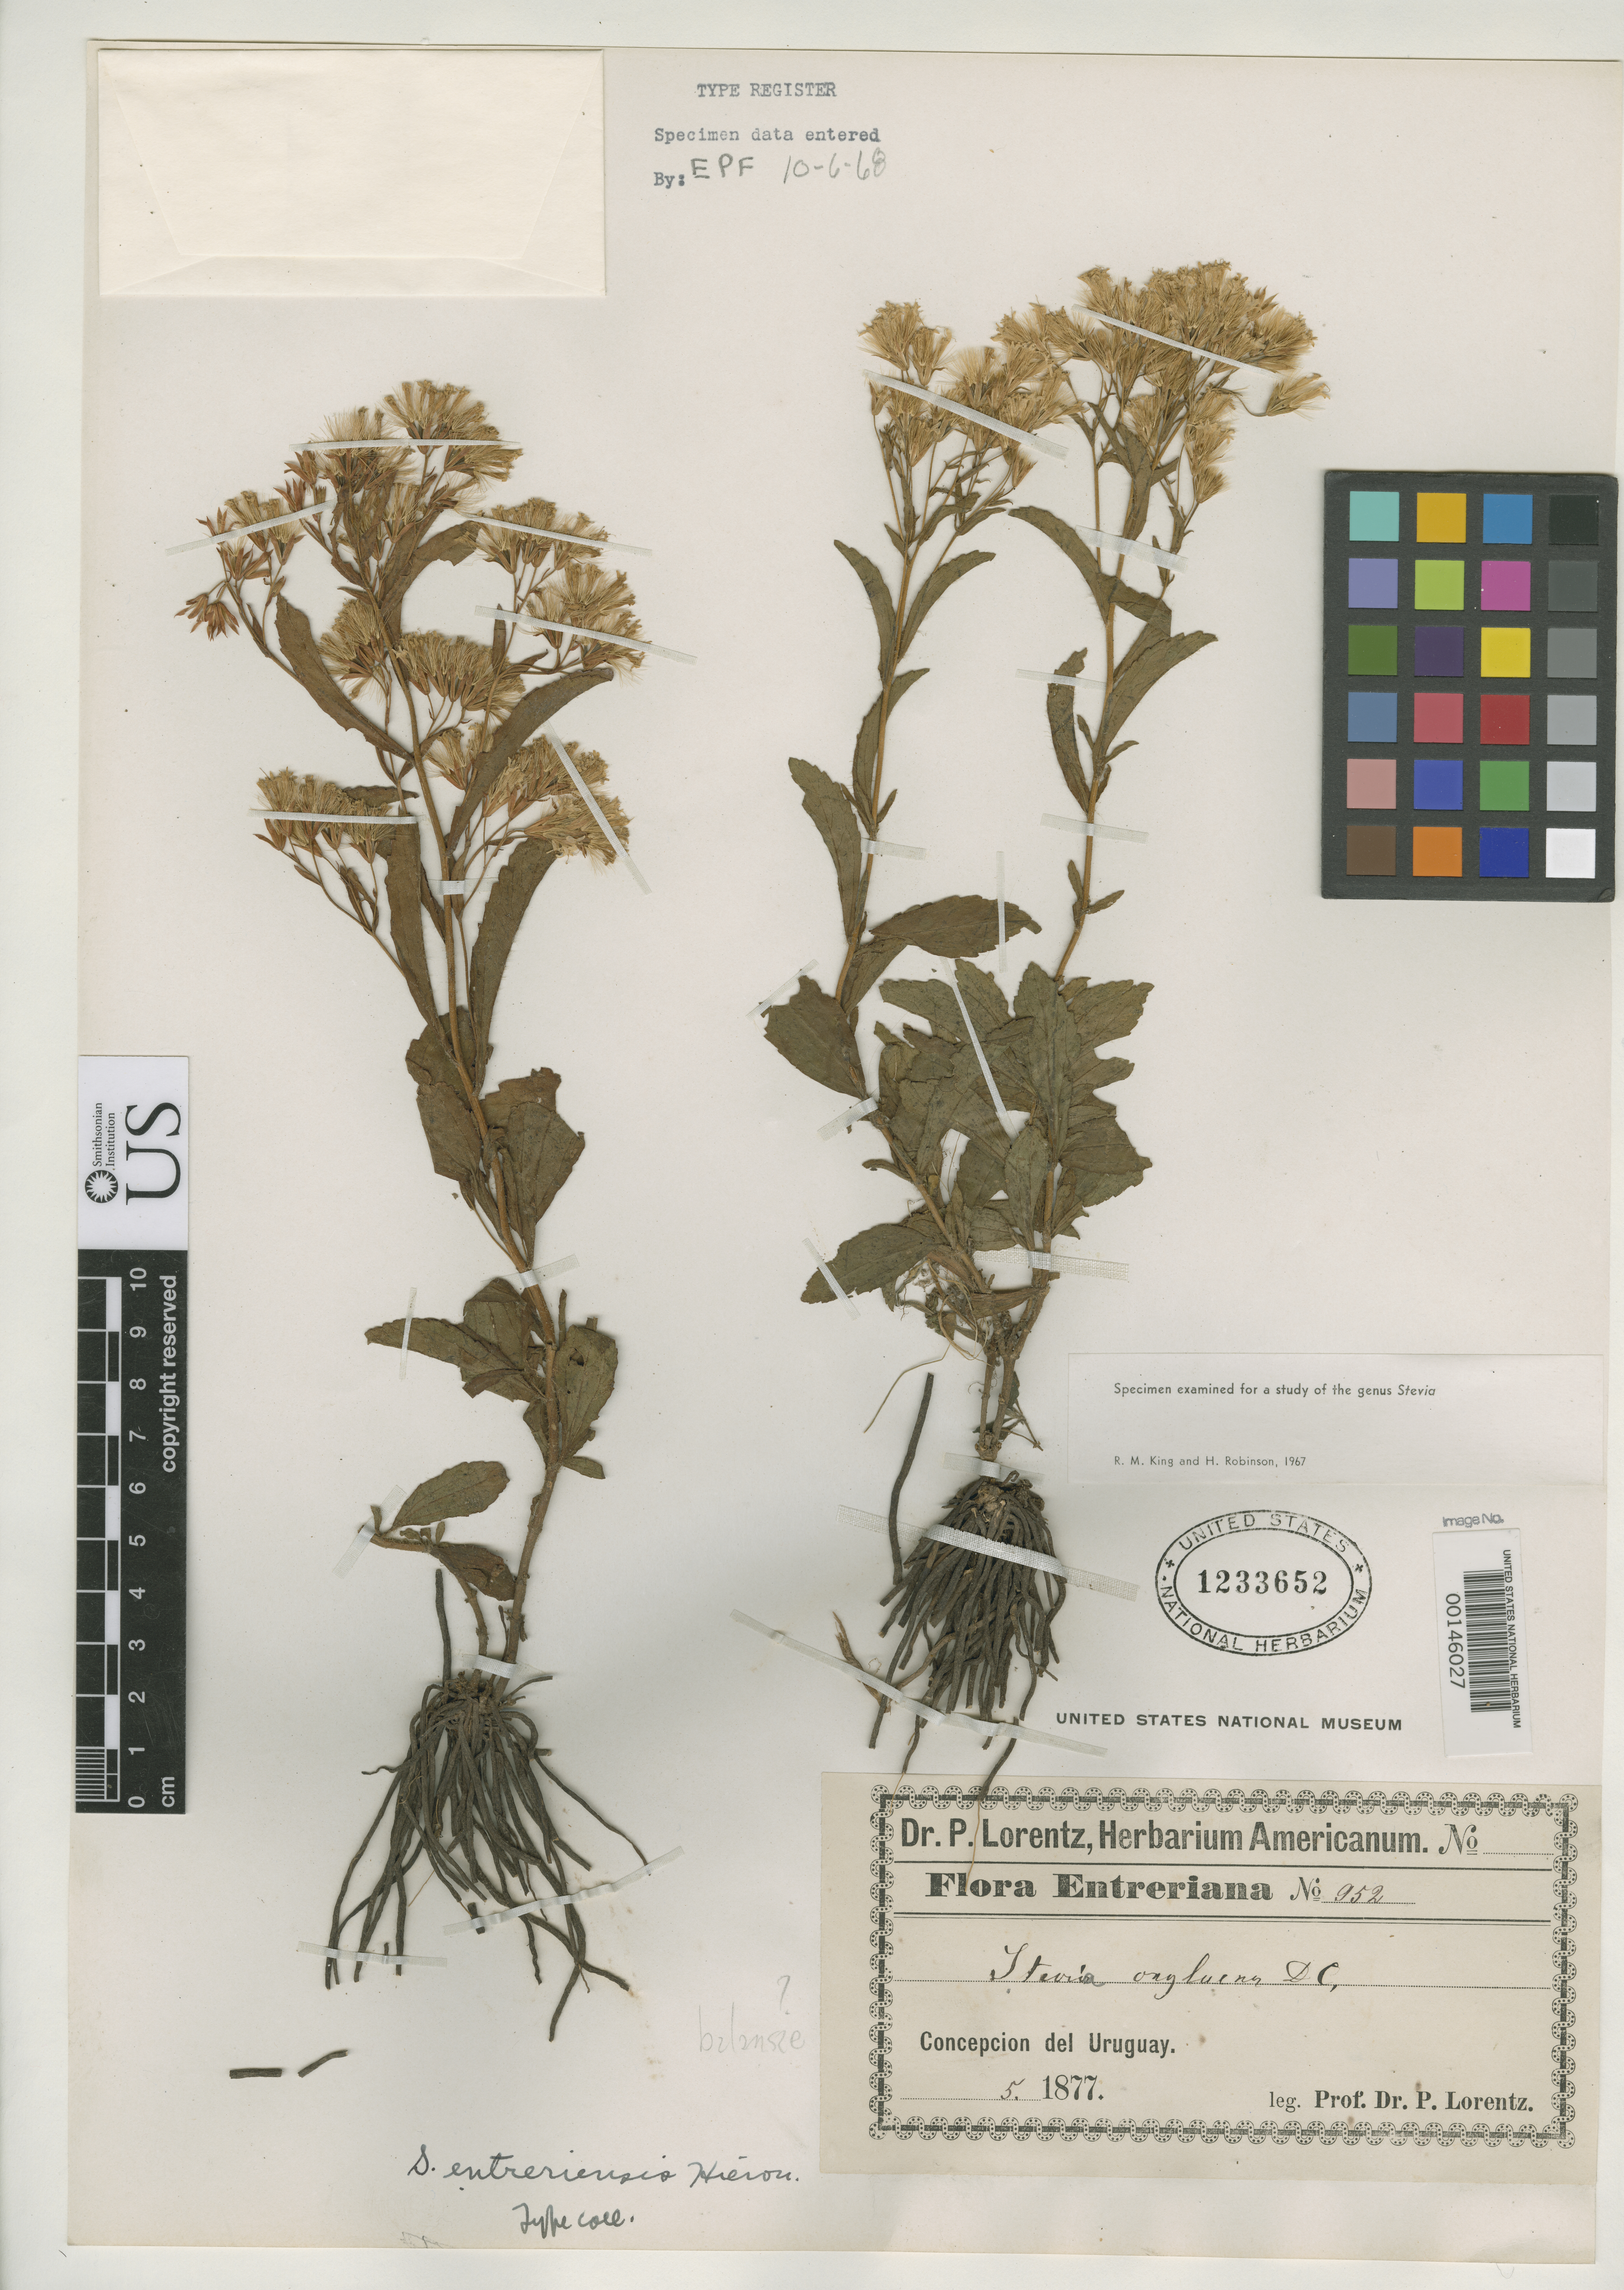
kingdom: Plantae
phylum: Tracheophyta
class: Magnoliopsida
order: Asterales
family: Asteraceae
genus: Stevia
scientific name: Stevia entreriensis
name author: Hieron.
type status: Isotype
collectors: P. G. Lorentz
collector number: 952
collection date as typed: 02 May 1877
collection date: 1877-05-02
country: Argentina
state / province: Entre Ríos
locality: Concepcion.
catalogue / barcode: US 1233652